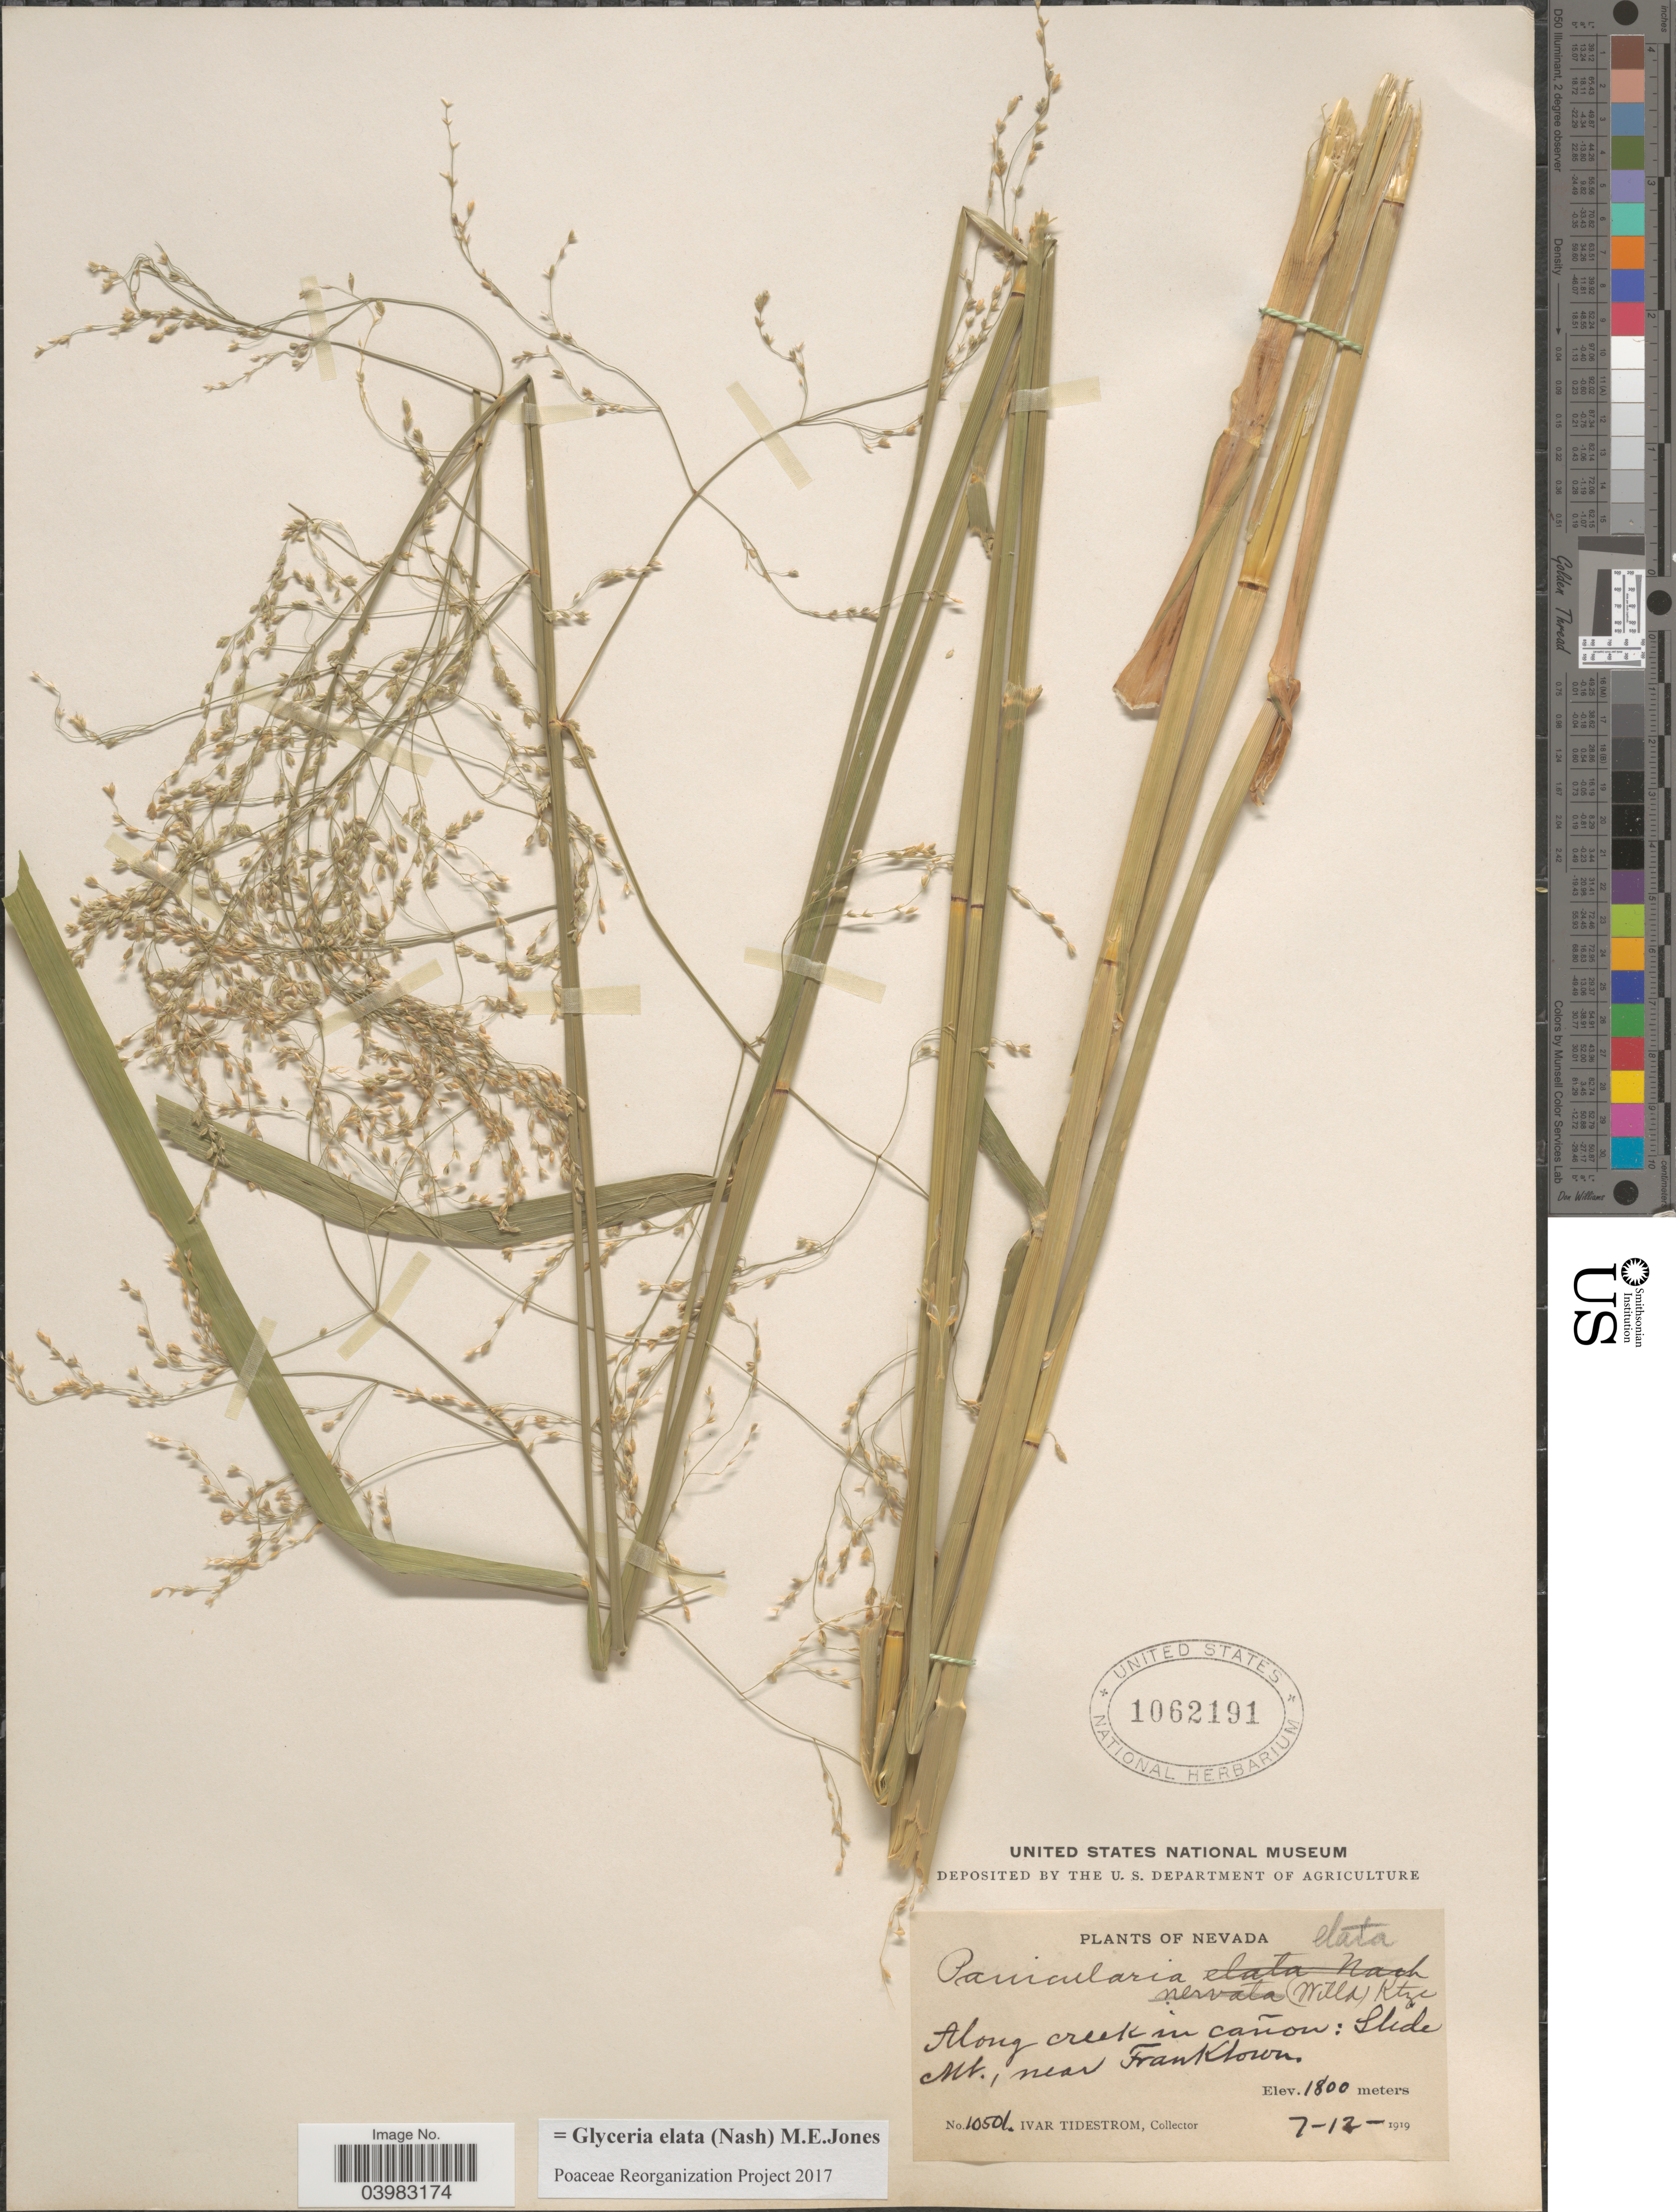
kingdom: Plantae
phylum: Tracheophyta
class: Liliopsida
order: Poales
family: Poaceae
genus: Glyceria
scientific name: Glyceria elata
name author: (Nash) M.E. Jones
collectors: I. F. Tidestrom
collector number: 10501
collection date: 1919-07-12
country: United States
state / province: Nevada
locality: Along creek in cañon: Slide Mt., near Franktown.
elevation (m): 1800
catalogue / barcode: US 1062191